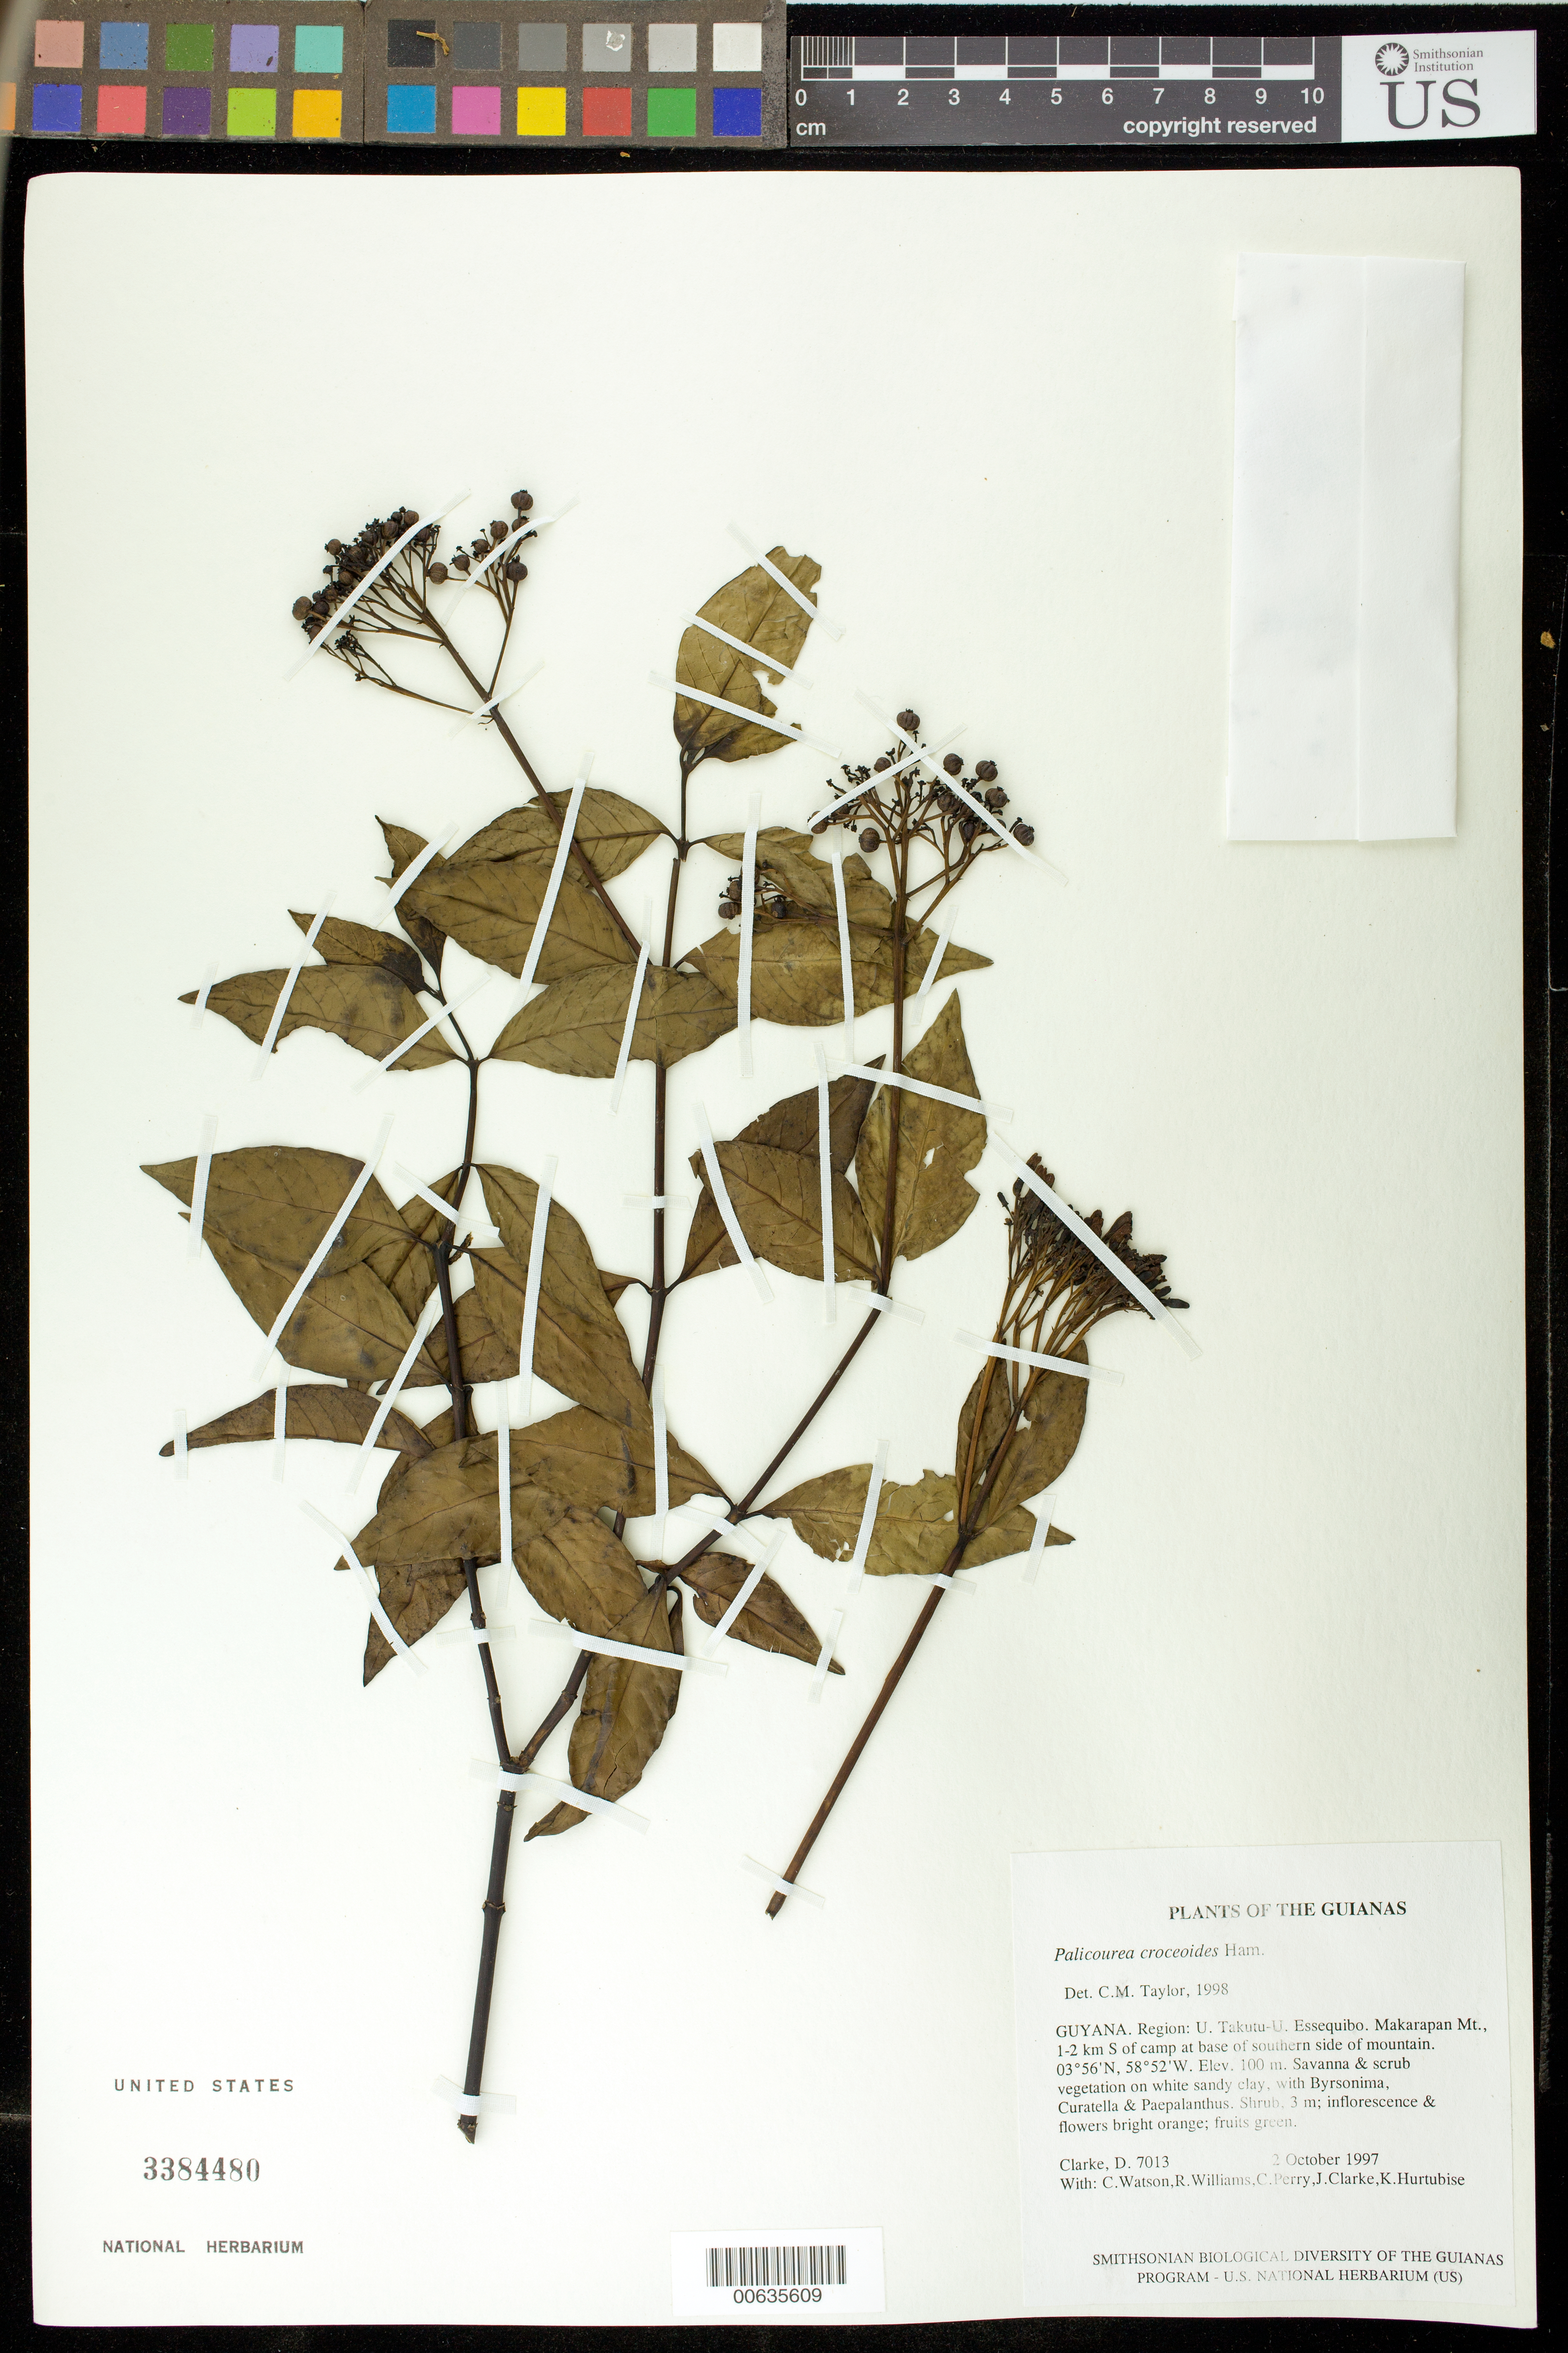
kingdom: Plantae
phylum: Tracheophyta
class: Magnoliopsida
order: Gentianales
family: Rubiaceae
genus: Palicourea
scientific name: Palicourea croceoides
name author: Desv. ex Ham.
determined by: Taylor, Charlotte M.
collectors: H. D. Clarke, C. Watson, R. Williams, C. Perry, J. Clarke & K. Hurtubise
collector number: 7013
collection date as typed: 2 October 1997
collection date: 1997-10-02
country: Guyana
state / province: U. Takutu-U. Essequibo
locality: Makarapan Mt., 1-2 km S of camp at base of southern side of mountain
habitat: Savanna & scrub vegetation on white sandy clay, with Byrsonima, Curatella & Paepalanthus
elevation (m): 100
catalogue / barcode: US 3384480